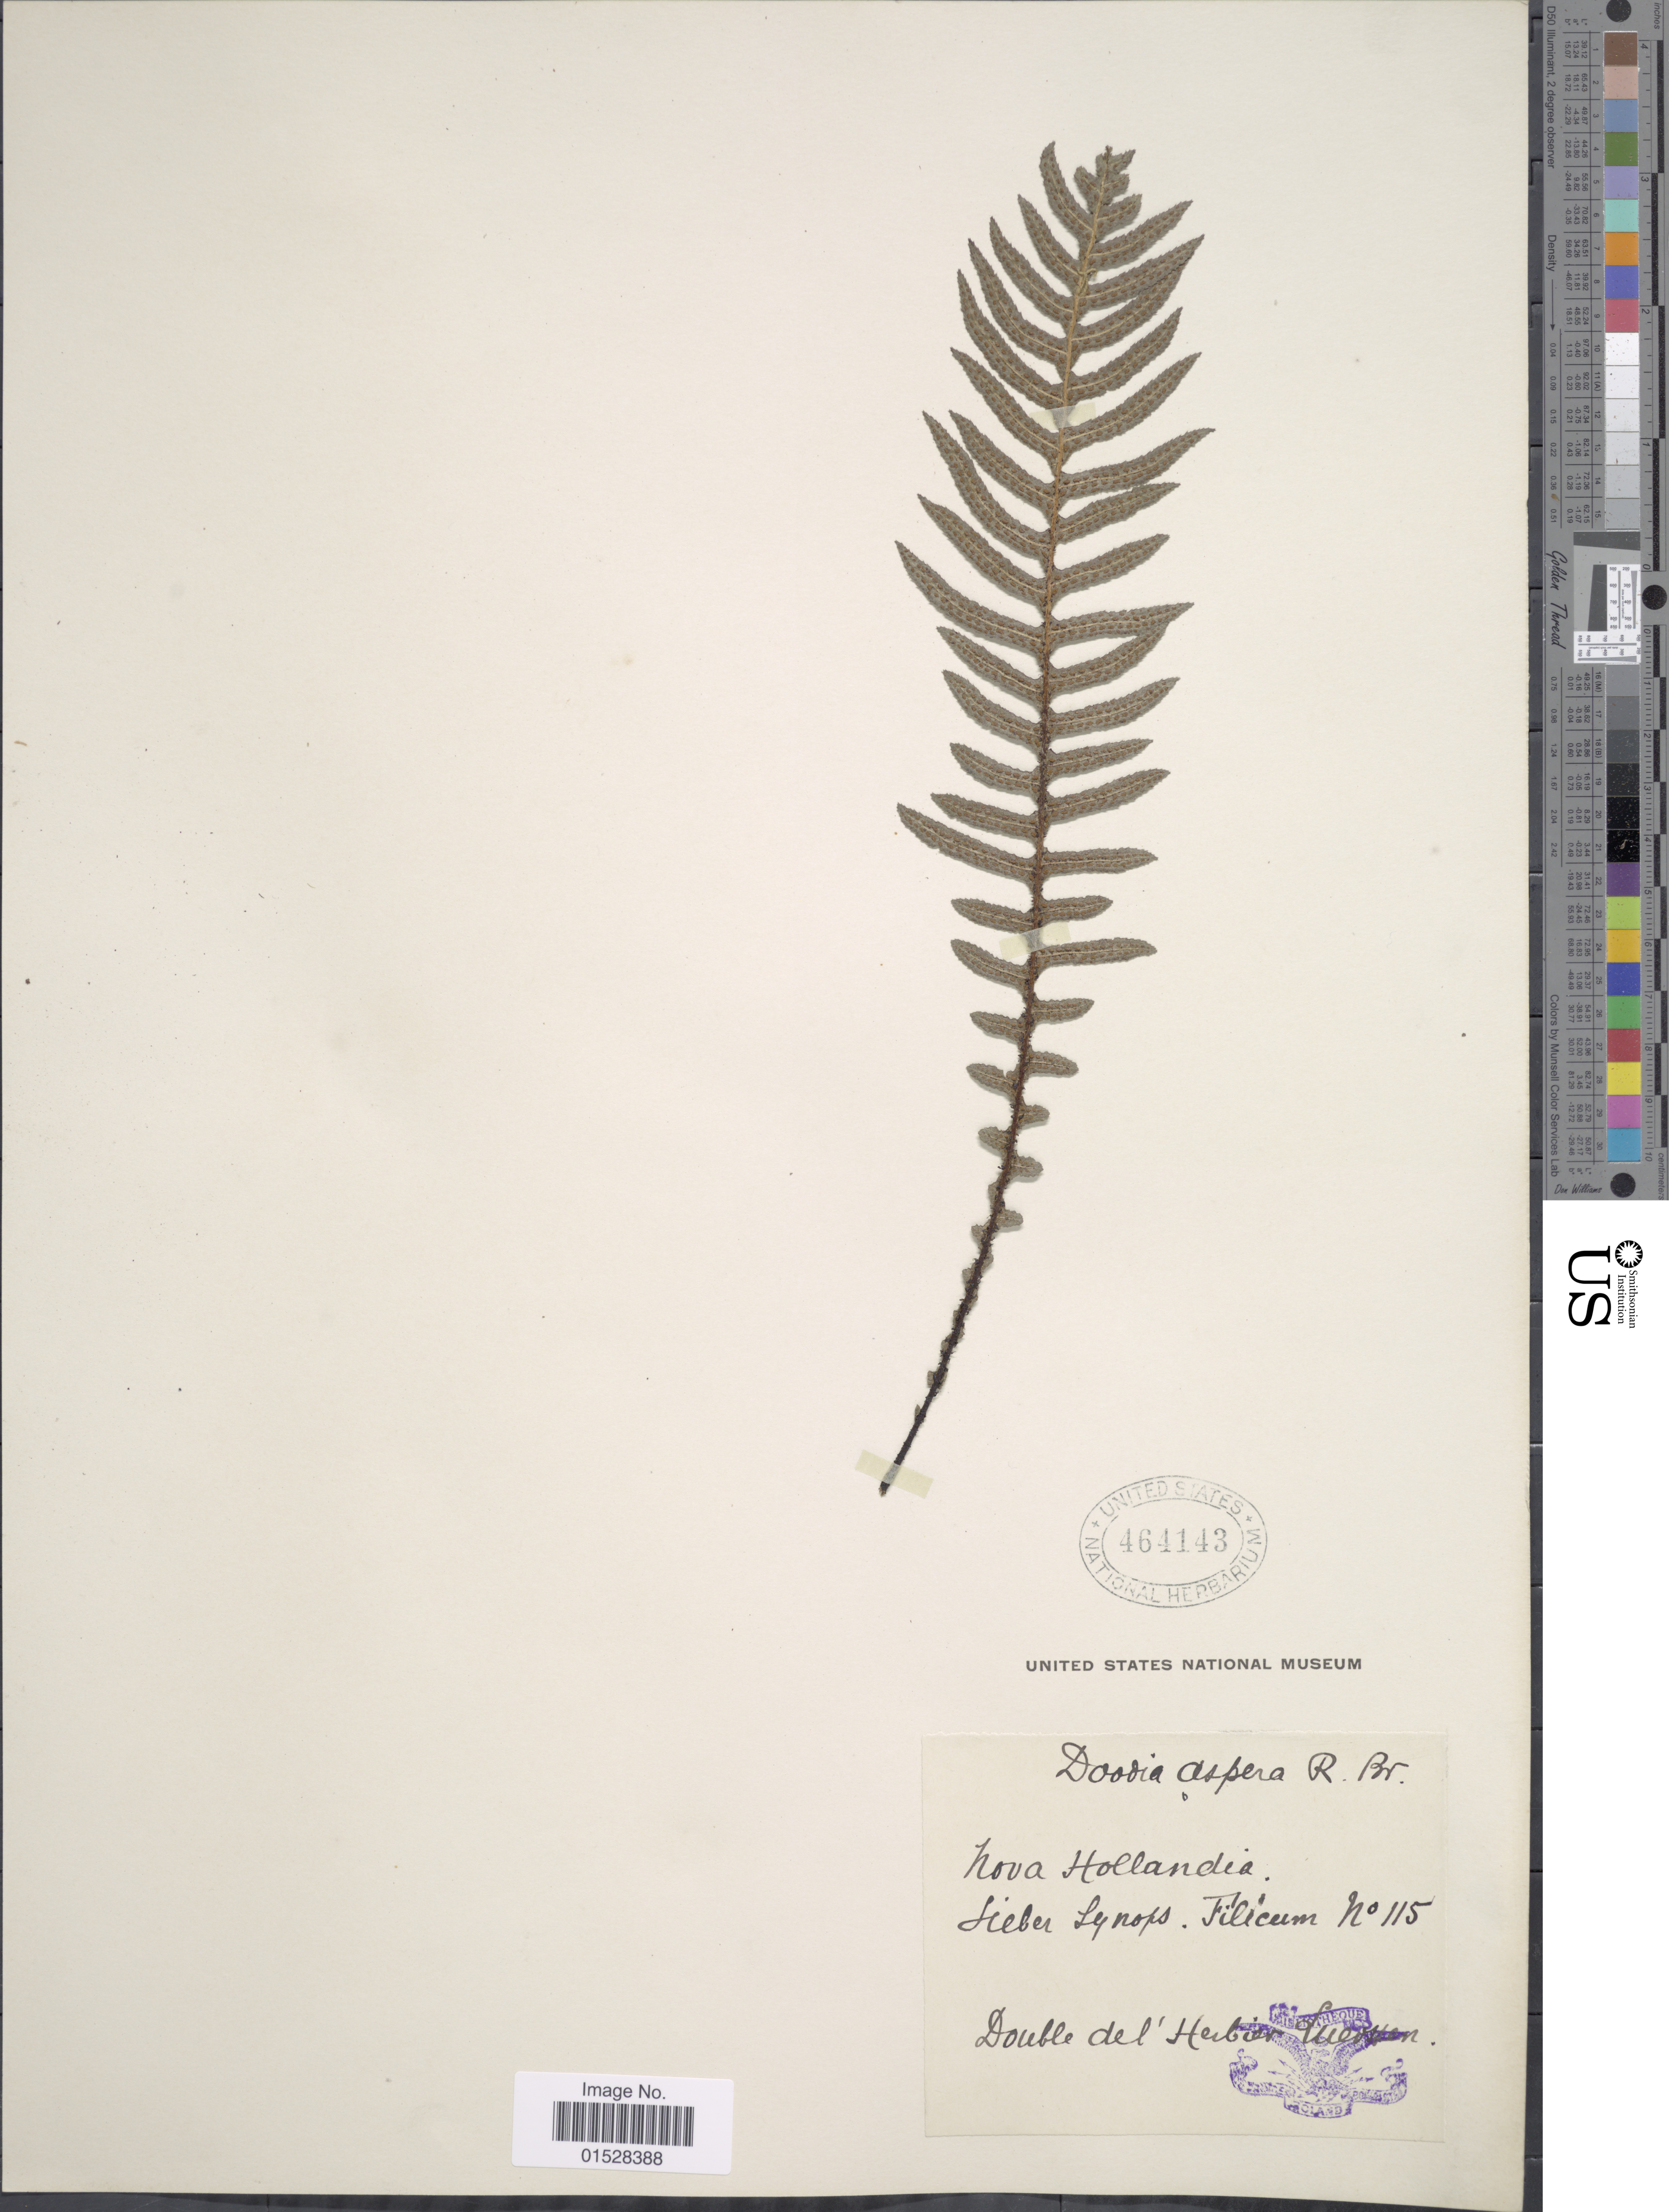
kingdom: Plantae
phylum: Tracheophyta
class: Polypodiopsida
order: Polypodiales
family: Blechnaceae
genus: Blechnum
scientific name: Blechnum neohollandicum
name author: Christenh.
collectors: -- Sieber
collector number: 115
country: Australia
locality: Nova Hollandia, Lynops Filicum.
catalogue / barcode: US 464143